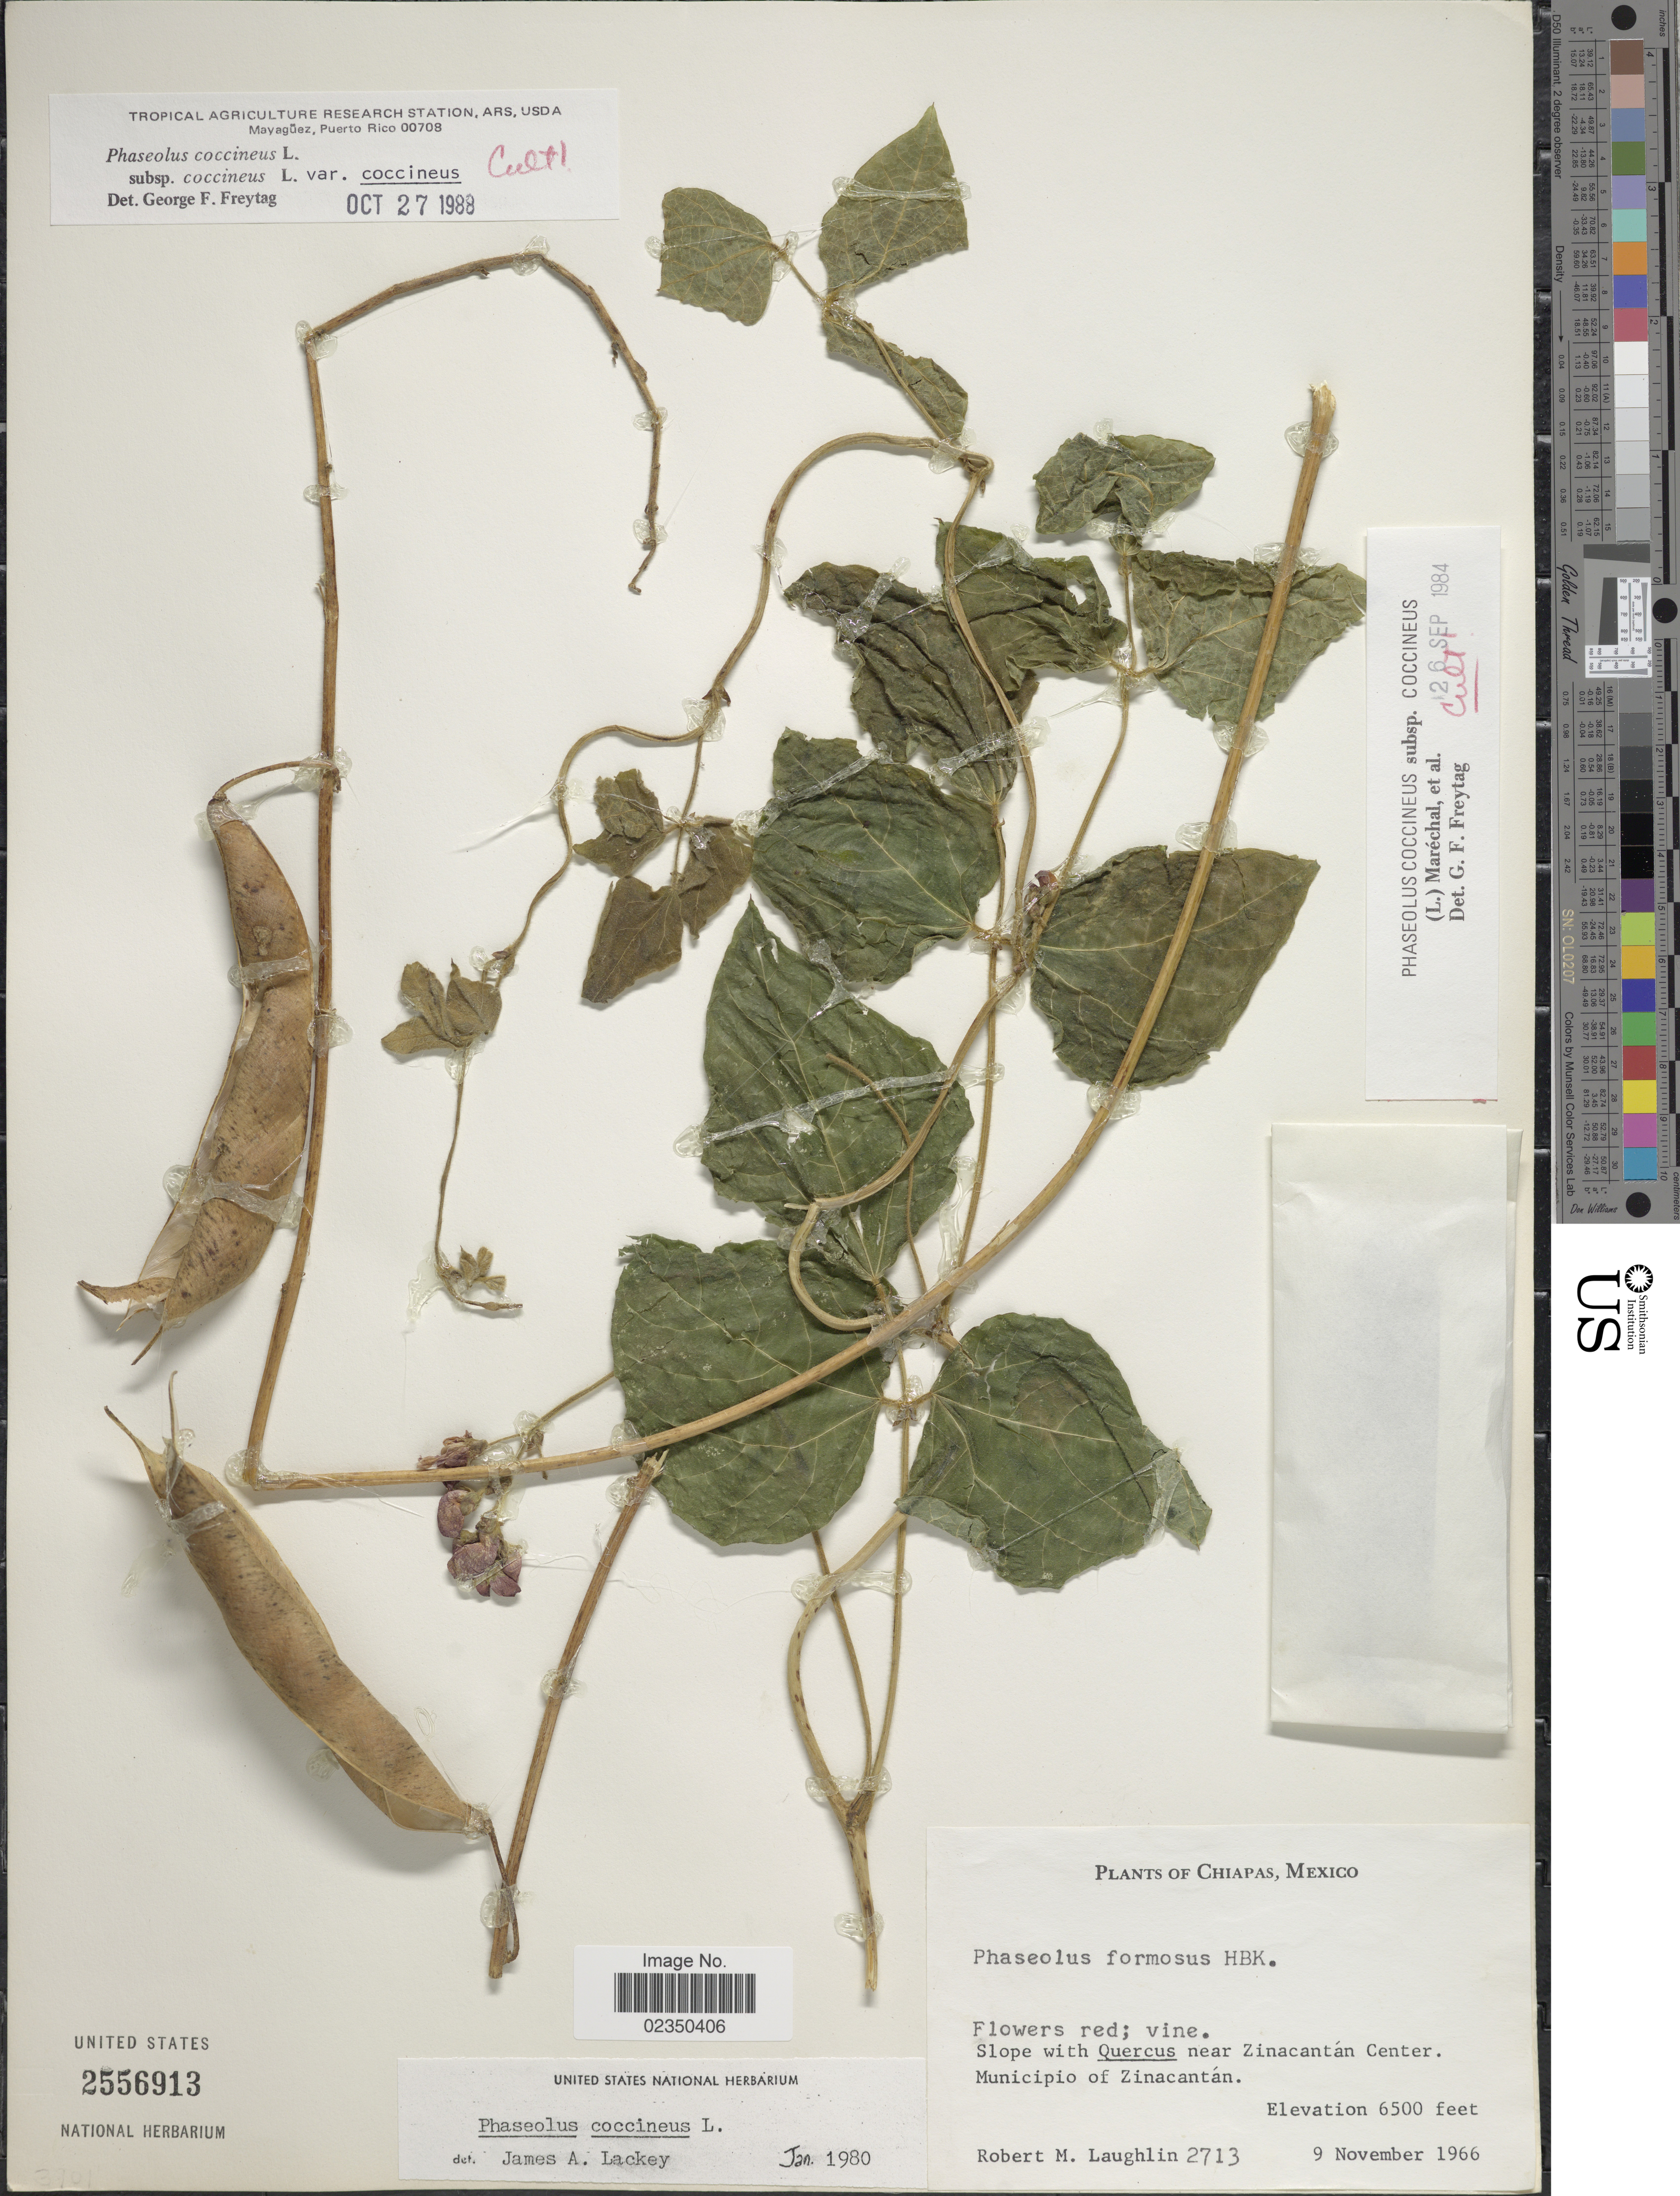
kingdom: Plantae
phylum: Tracheophyta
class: Magnoliopsida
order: Fabales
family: Fabaceae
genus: Phaseolus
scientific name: Phaseolus coccineus var. coccineus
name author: L.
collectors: R. M. Laughlin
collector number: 2713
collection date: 1966-11-09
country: Mexico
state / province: Chiapas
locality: Slope near Zinacantan Center, Municipio of Zinacantan.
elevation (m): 1981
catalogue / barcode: US 2556913